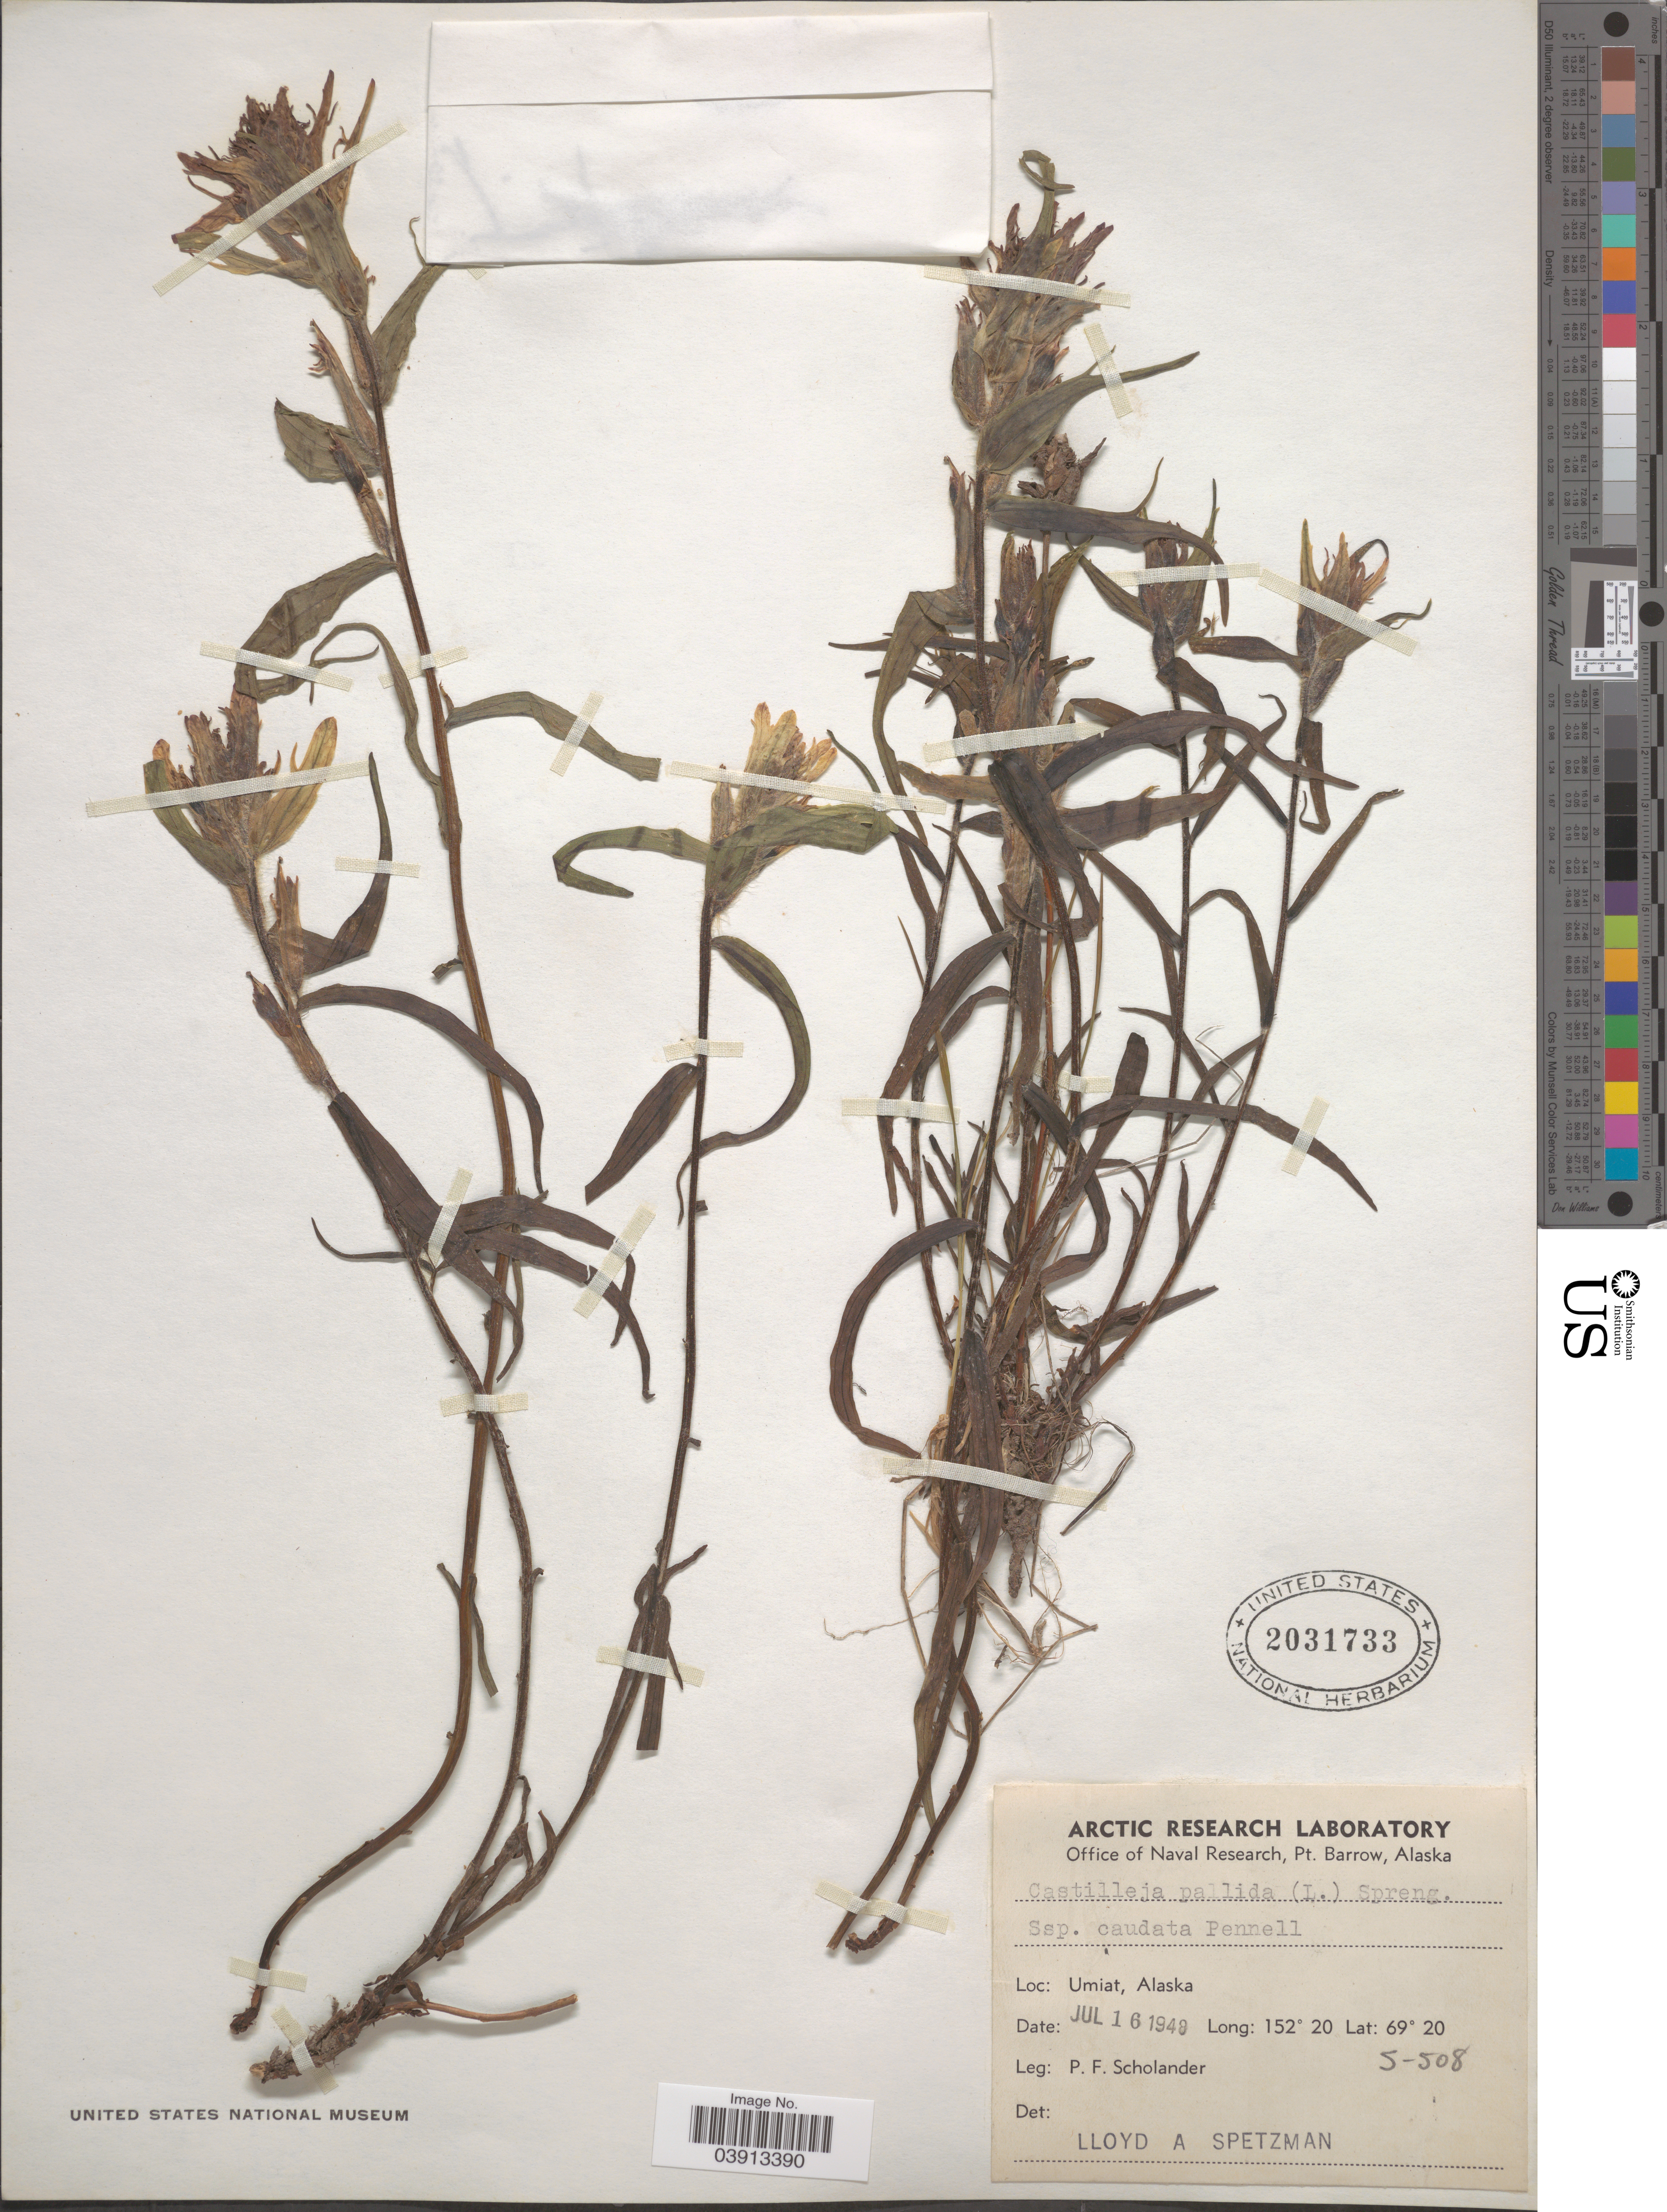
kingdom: Plantae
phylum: Tracheophyta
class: Magnoliopsida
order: Lamiales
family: Orobanchaceae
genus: Castilleja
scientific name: Castilleja pallida subsp. mexiae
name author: Pennell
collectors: P. Scholander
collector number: S-508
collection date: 1948-07-16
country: United States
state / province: Alaska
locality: Umiat.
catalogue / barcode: US 2031733